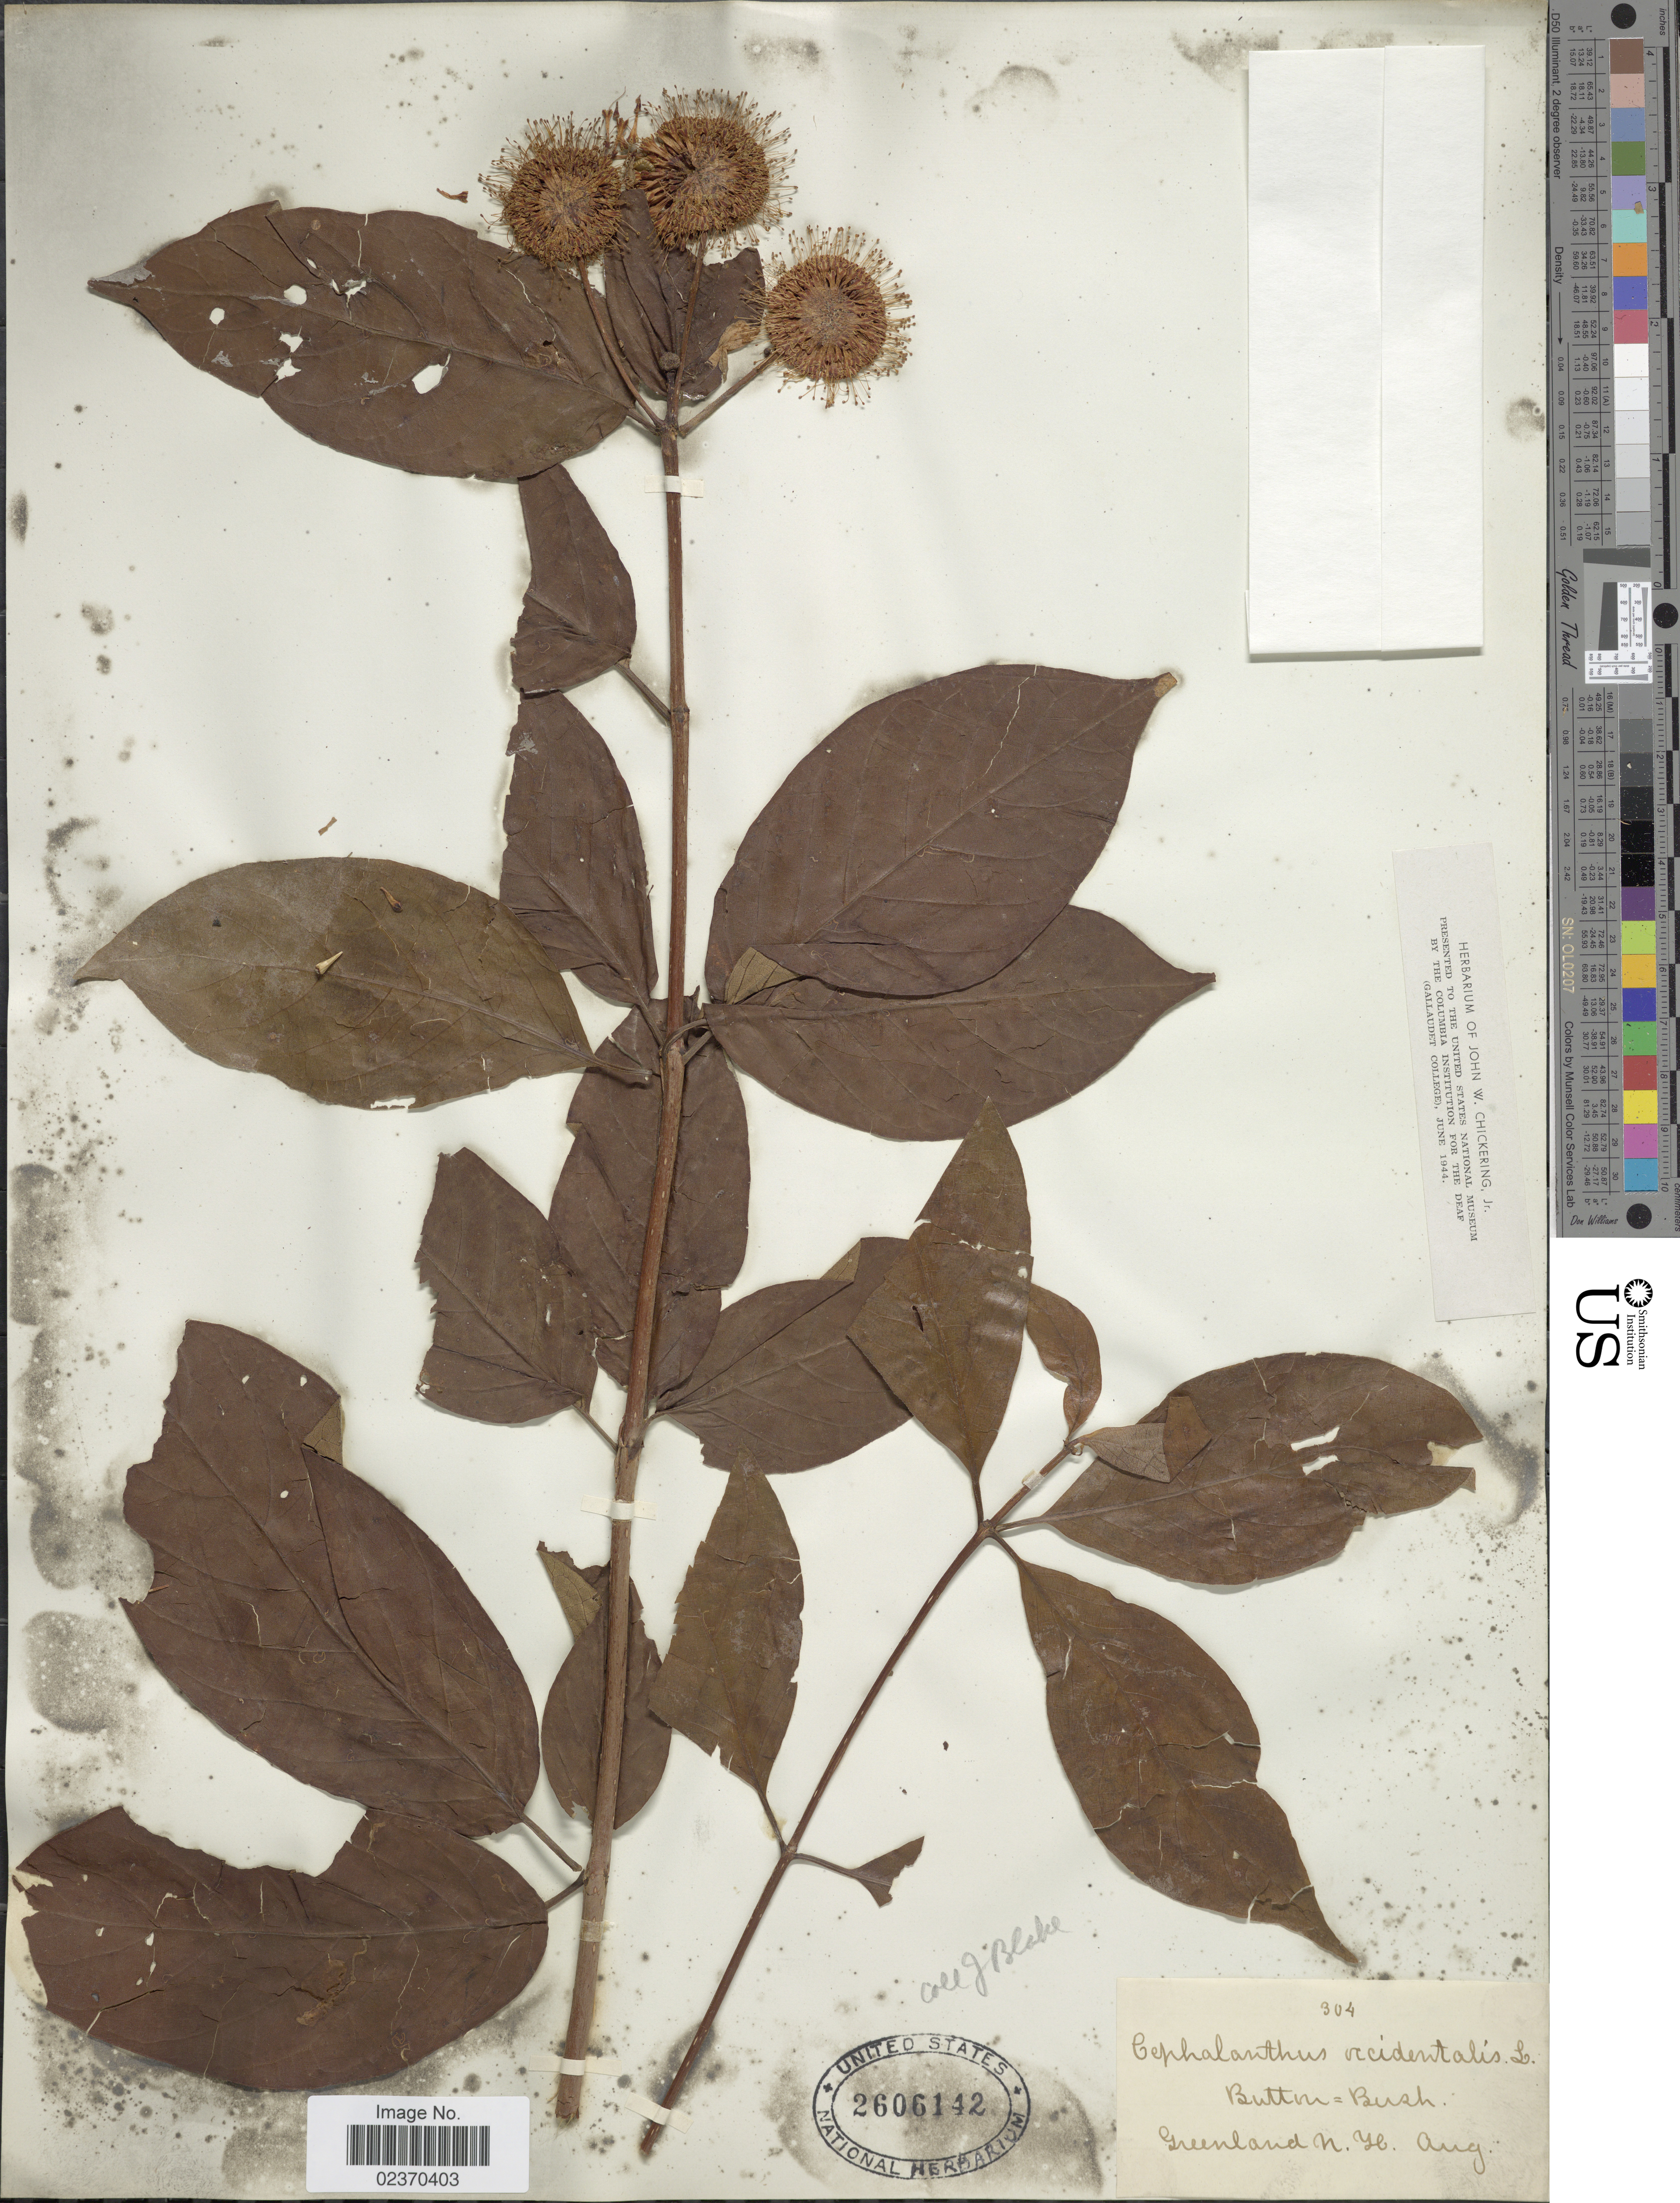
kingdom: Plantae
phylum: Tracheophyta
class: Magnoliopsida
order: Gentianales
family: Rubiaceae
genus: Cephalanthus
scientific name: Cephalanthus occidentalis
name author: L.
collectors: J. Blake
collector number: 304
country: United States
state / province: New Hampshire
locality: Greenland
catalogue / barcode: US 2606142